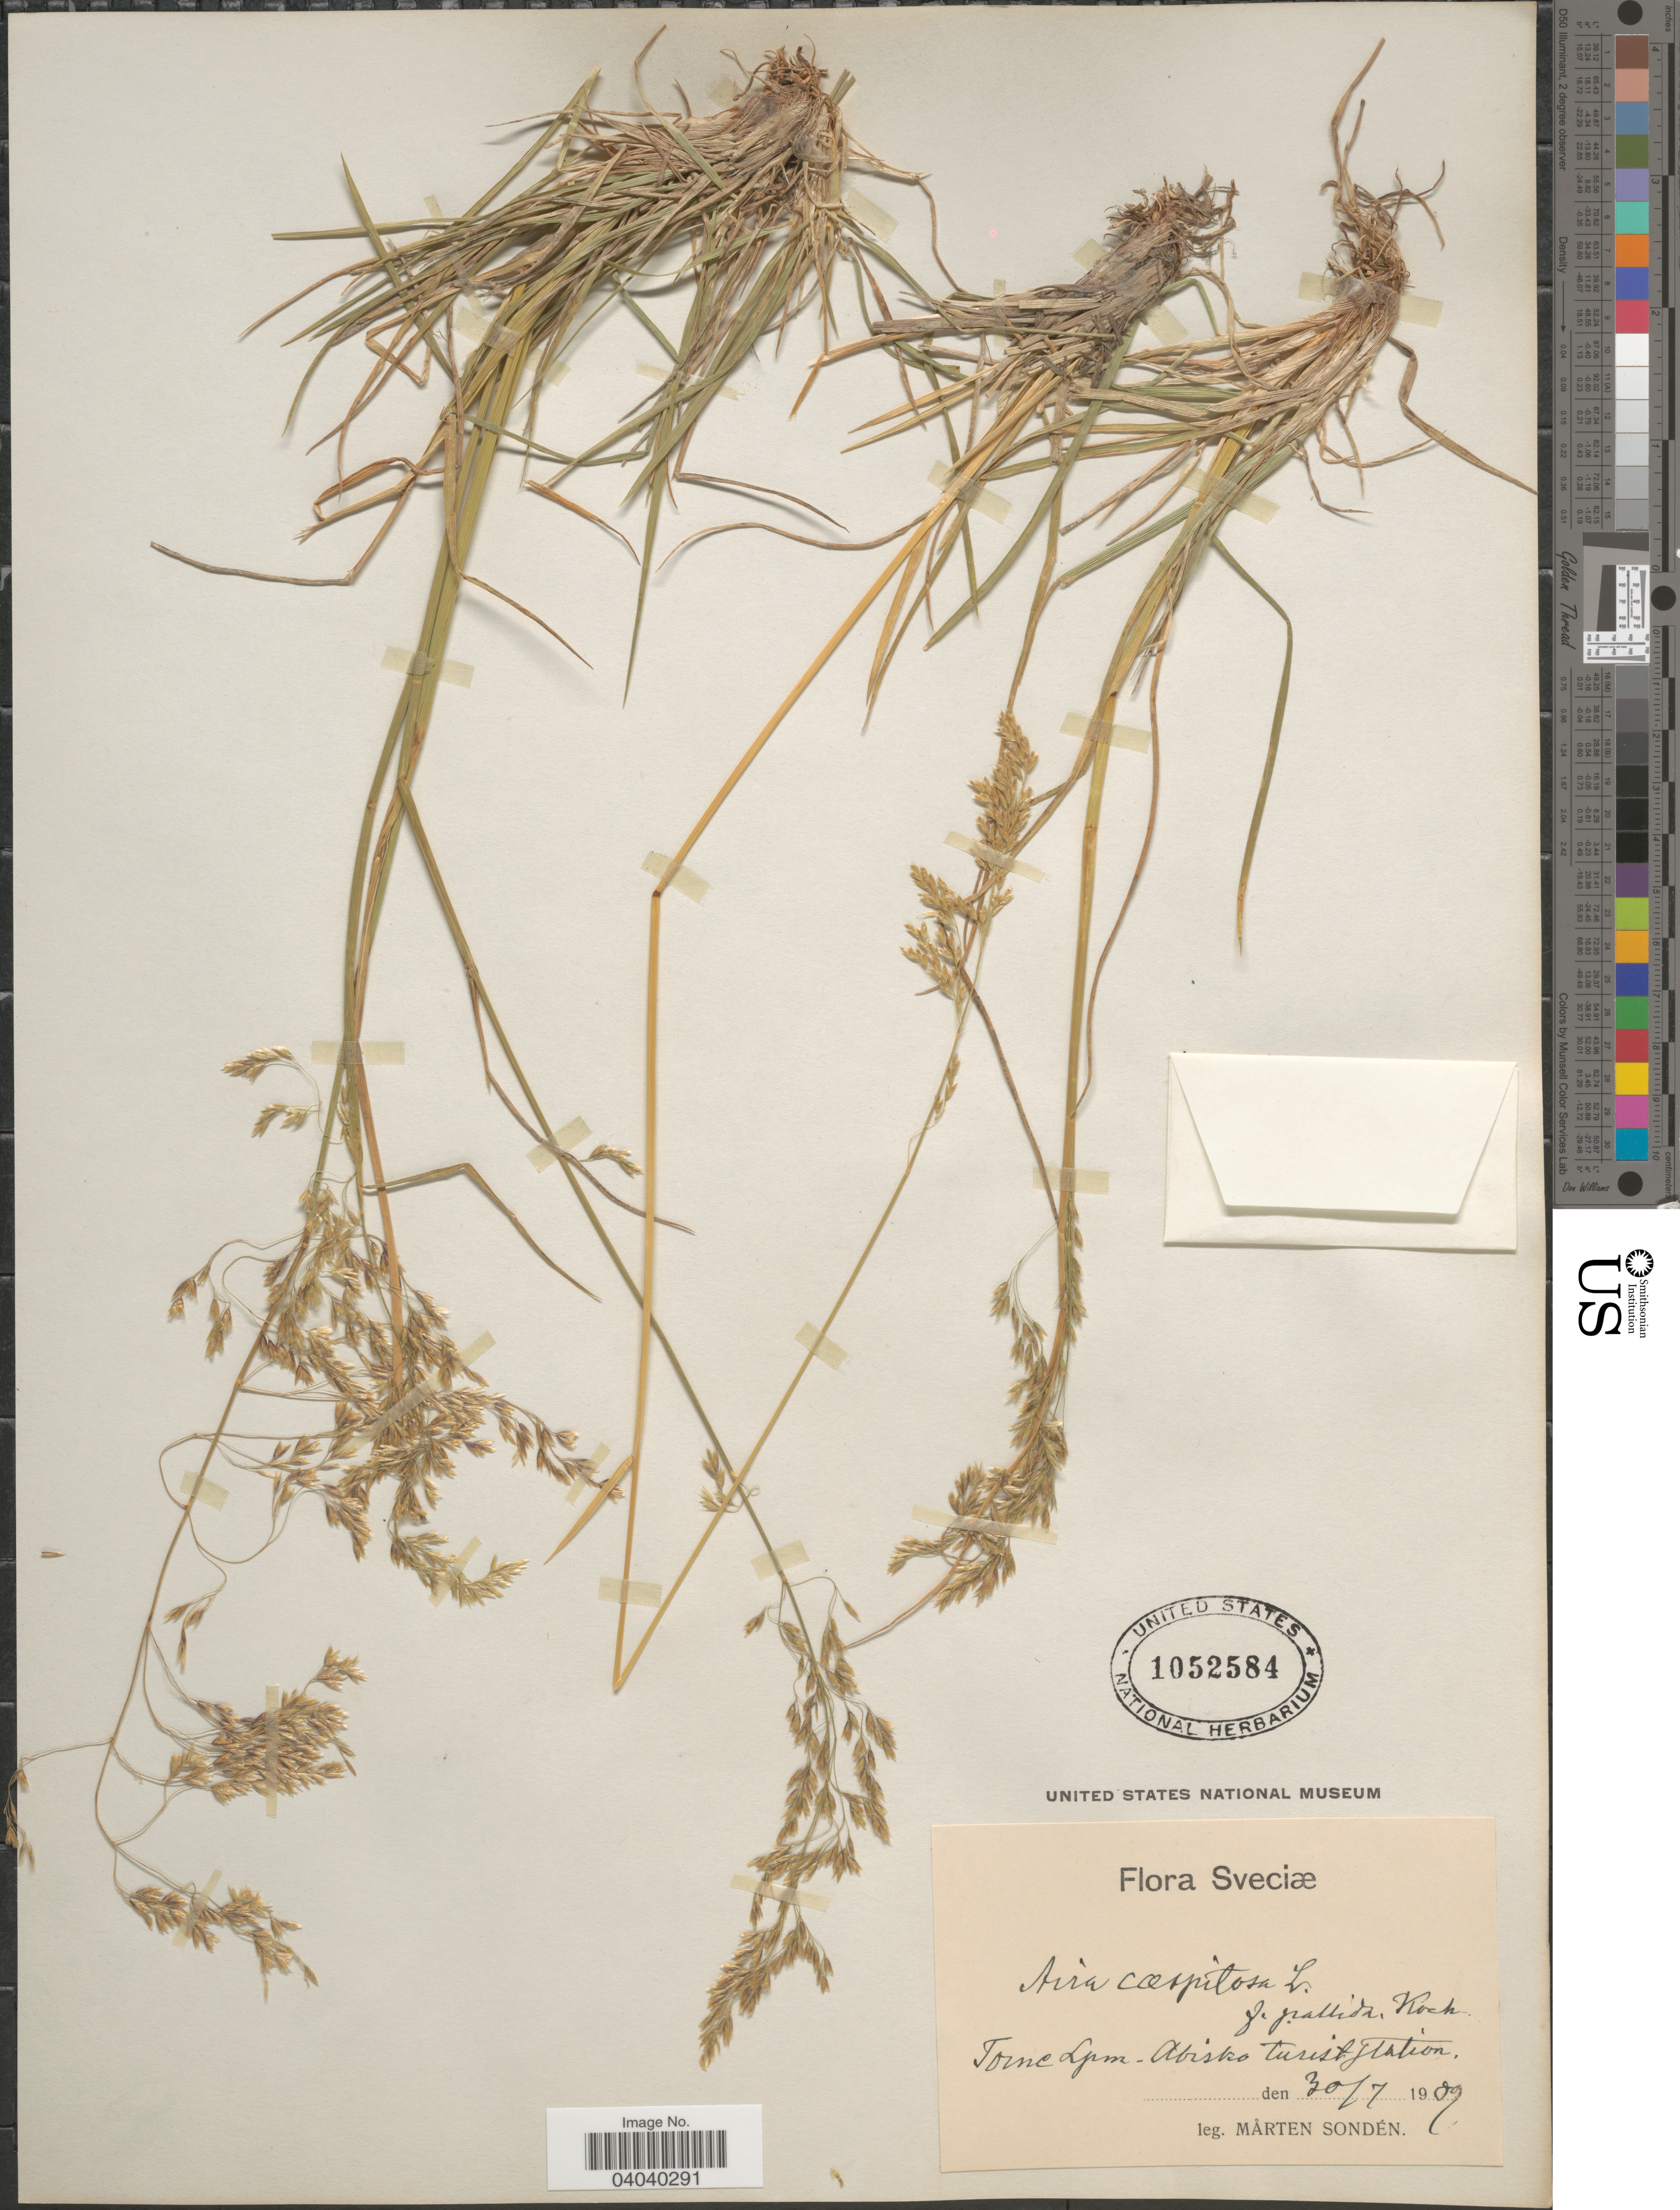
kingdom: Plantae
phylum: Tracheophyta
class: Liliopsida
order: Poales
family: Poaceae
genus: Deschampsia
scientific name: Deschampsia cespitosa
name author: (L.) P. Beauv.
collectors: M. Sondén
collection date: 1909-07-30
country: Sweden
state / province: Norrbotten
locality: Sveciæ. Torne Lpm. Abisko turiststation.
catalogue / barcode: US 1052584